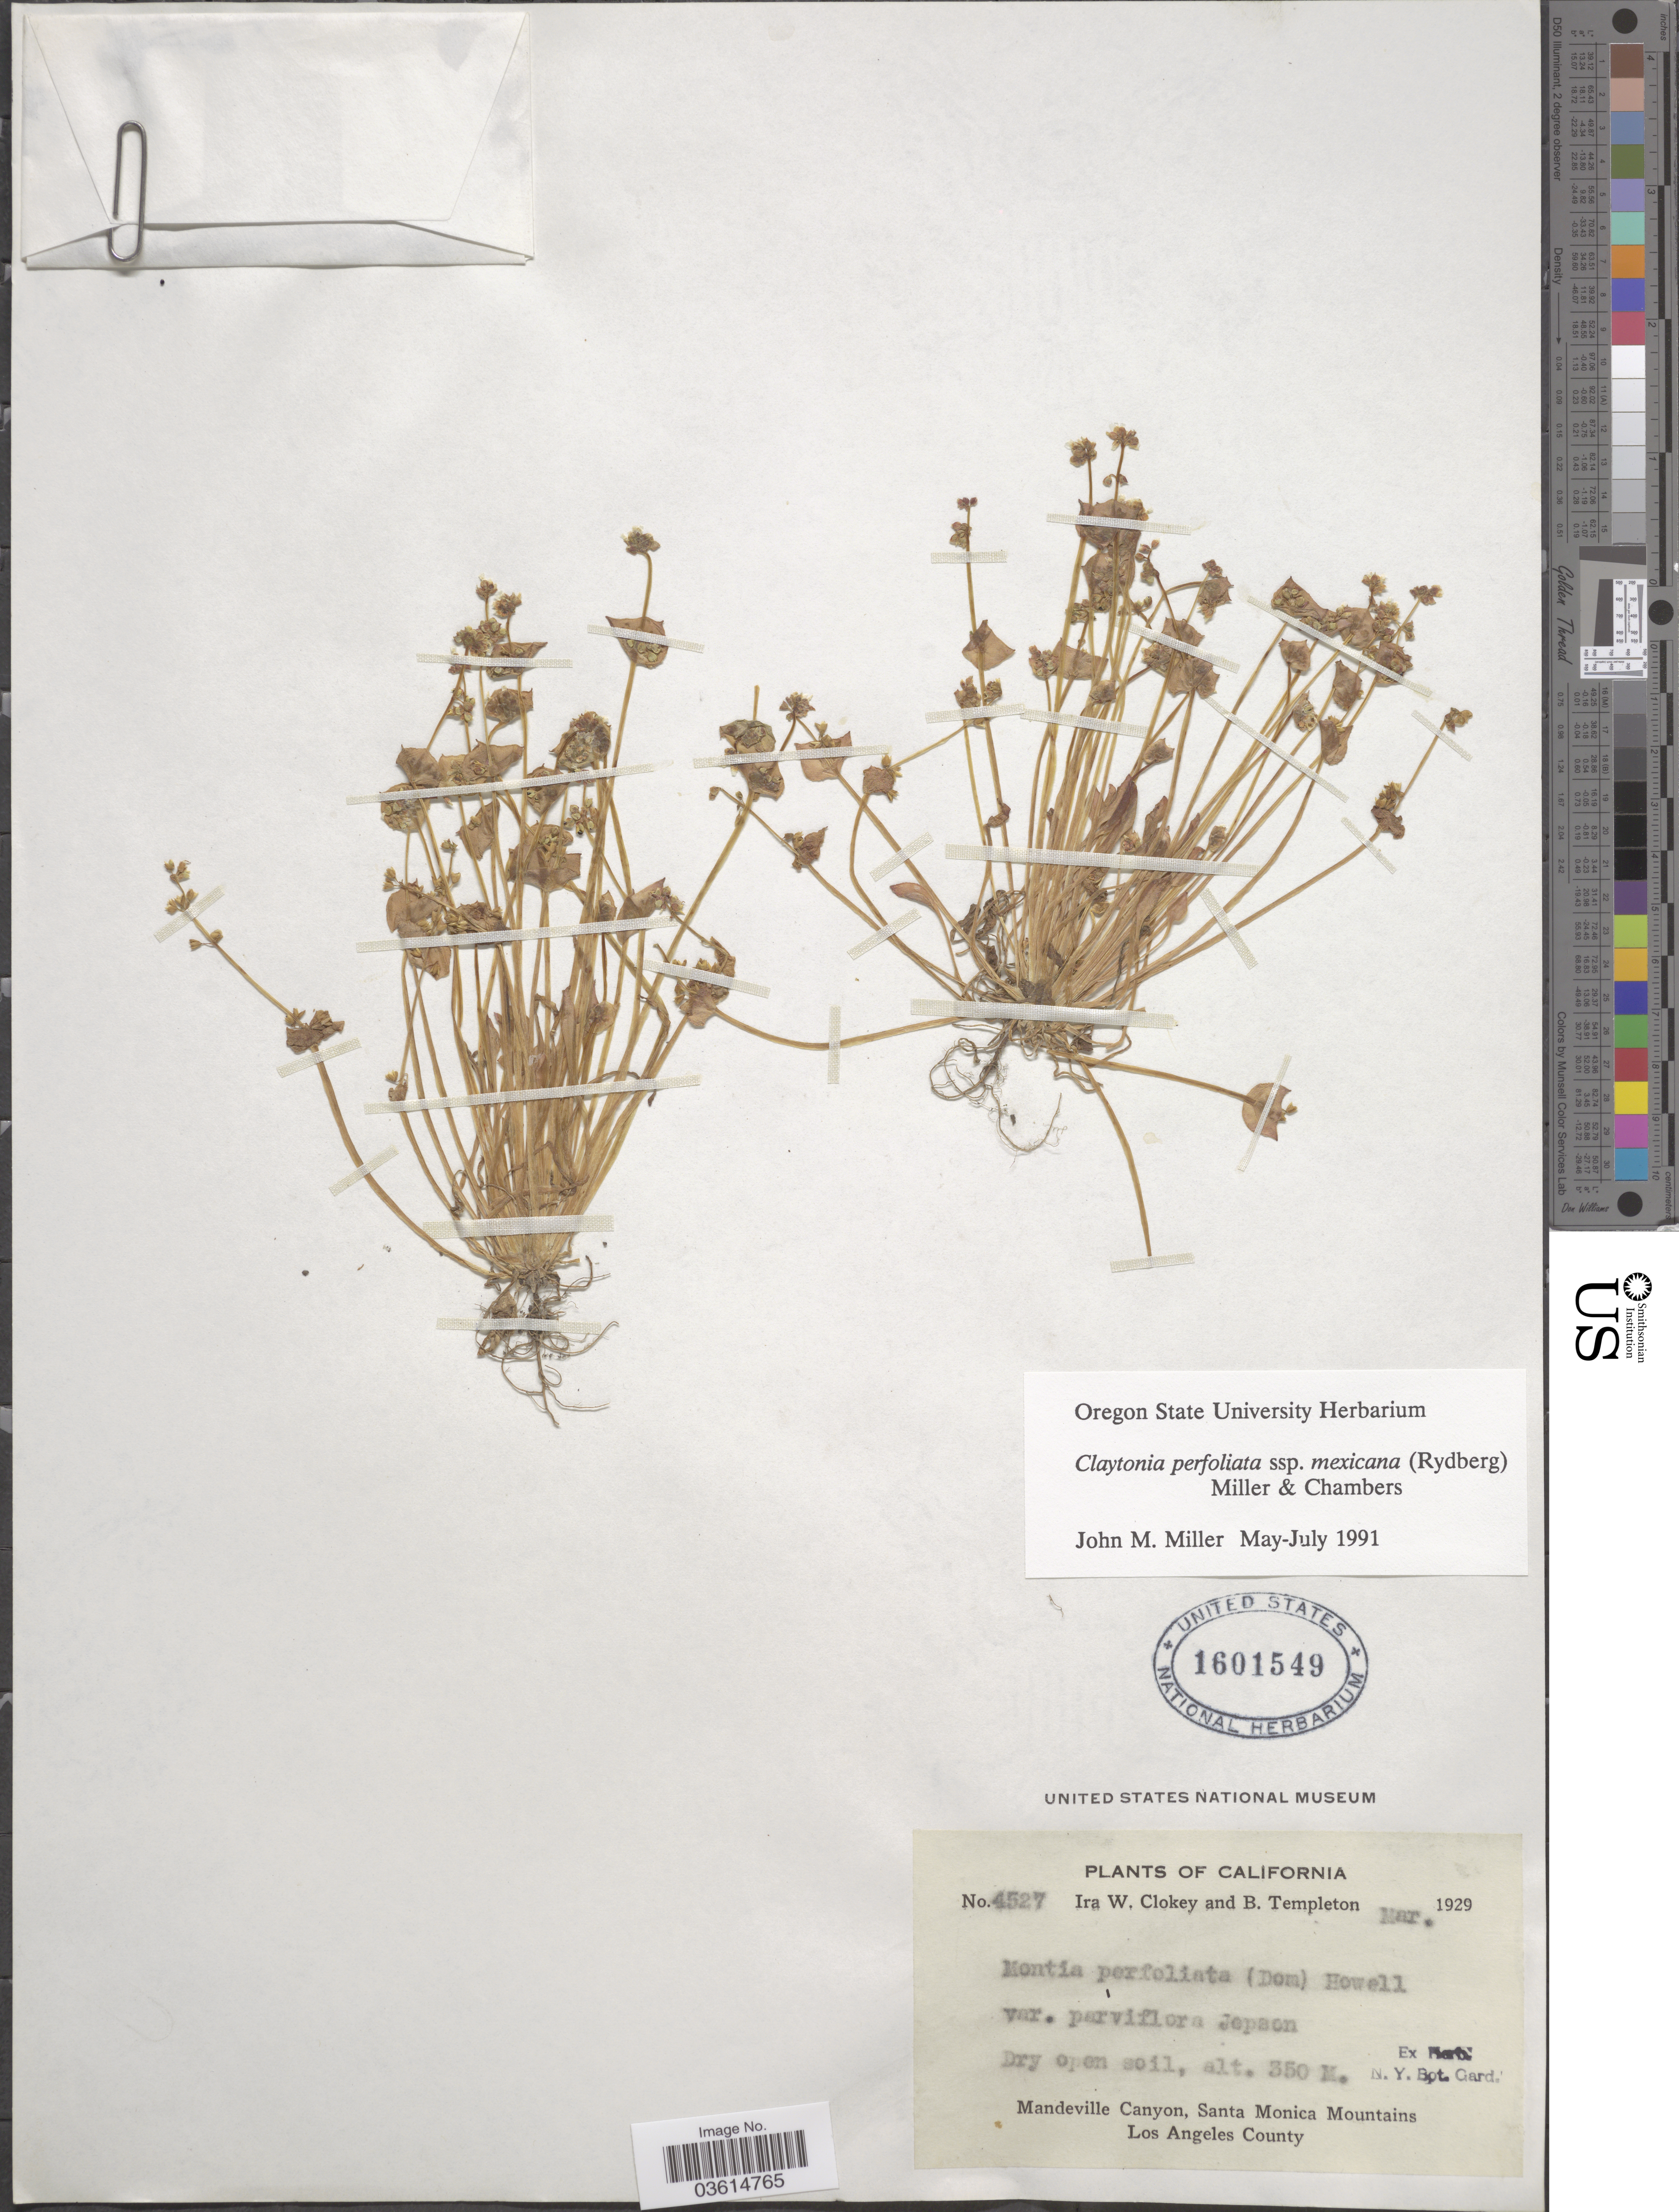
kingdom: Plantae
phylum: Tracheophyta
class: Magnoliopsida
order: Caryophyllales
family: Montiaceae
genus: Claytonia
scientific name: Claytonia perfoliata subsp. mexicana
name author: (Rydb.) Mill. & Chambers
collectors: I. W. Clokey & B. Templeton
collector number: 4527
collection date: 1929-03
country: United States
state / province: California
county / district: Los Angeles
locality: Mandeville Canyon, Santa Monica Mountains Los Angeles County.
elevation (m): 350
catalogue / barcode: US 1601549